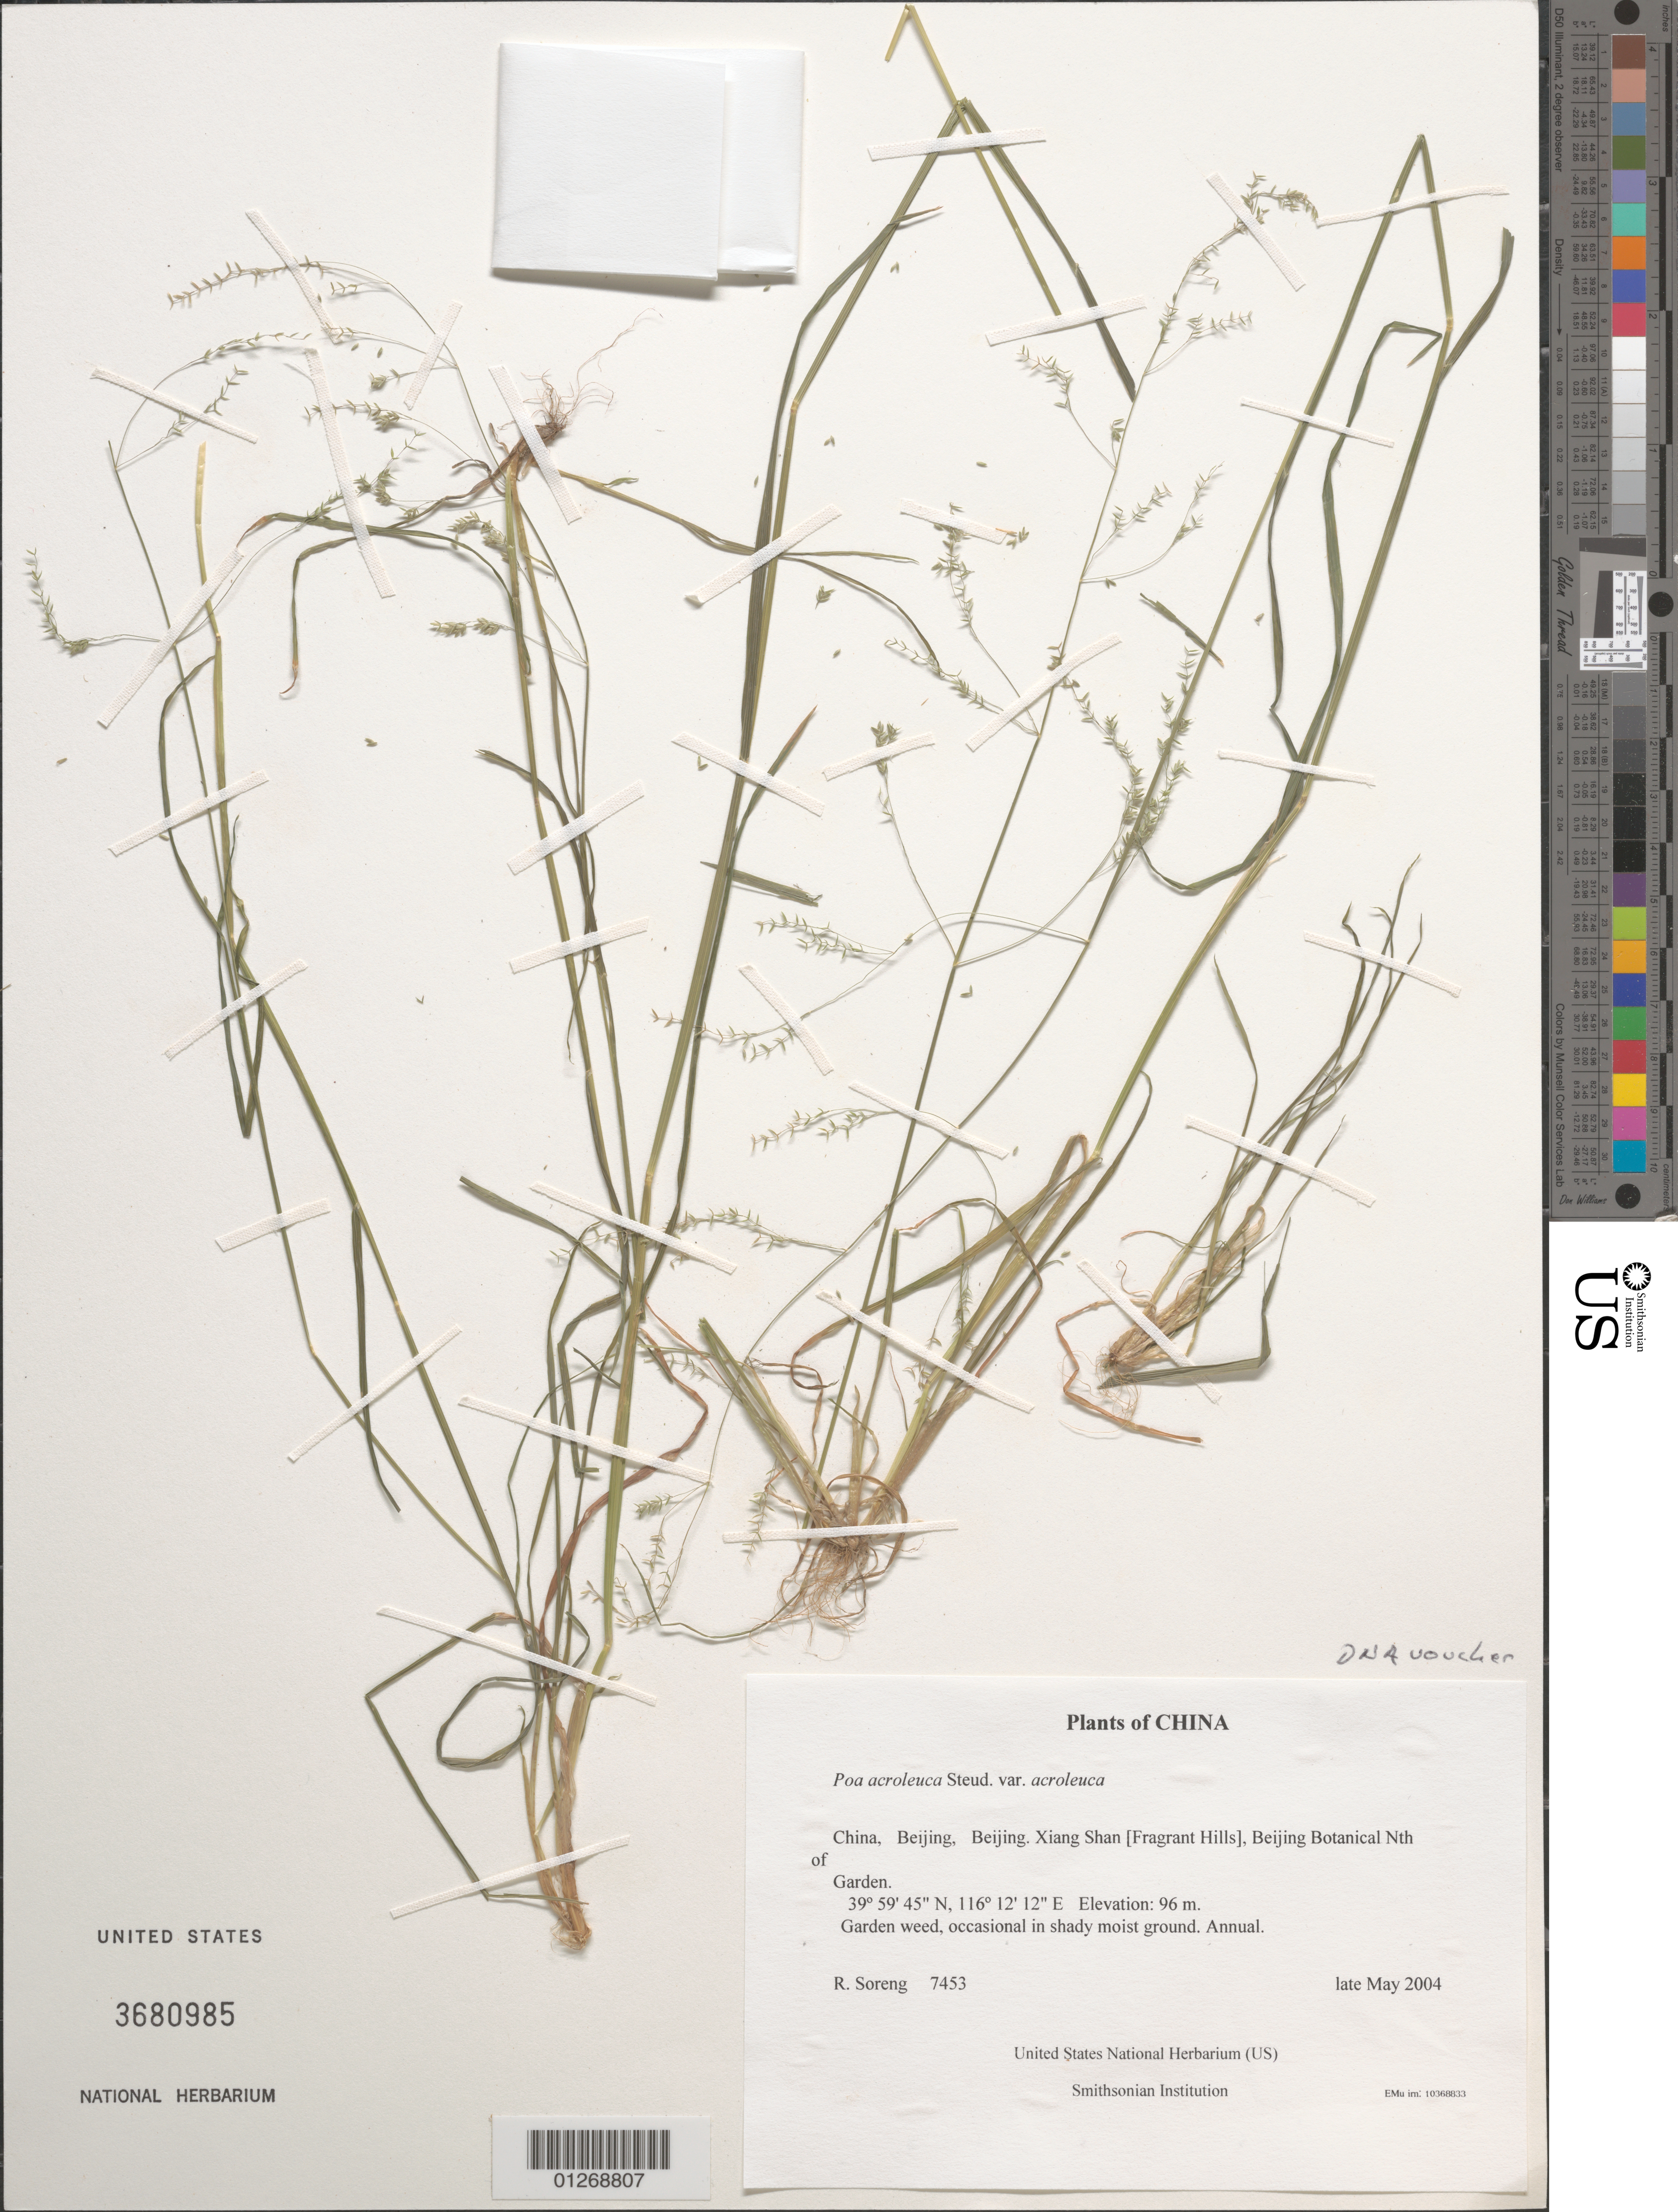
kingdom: Plantae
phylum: Tracheophyta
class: Liliopsida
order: Poales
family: Poaceae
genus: Poa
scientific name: Poa acroleuca var. acroleuca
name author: Steud.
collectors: R. J. Soreng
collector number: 7453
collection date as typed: late May 2004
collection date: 2004-05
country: China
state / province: Beijing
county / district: Beijing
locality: Xiang Shan [Fragrant Hills], Beijing Botanical Nth Garden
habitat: Garden weed, occasional in shady moist ground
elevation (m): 96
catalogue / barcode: US 3680985